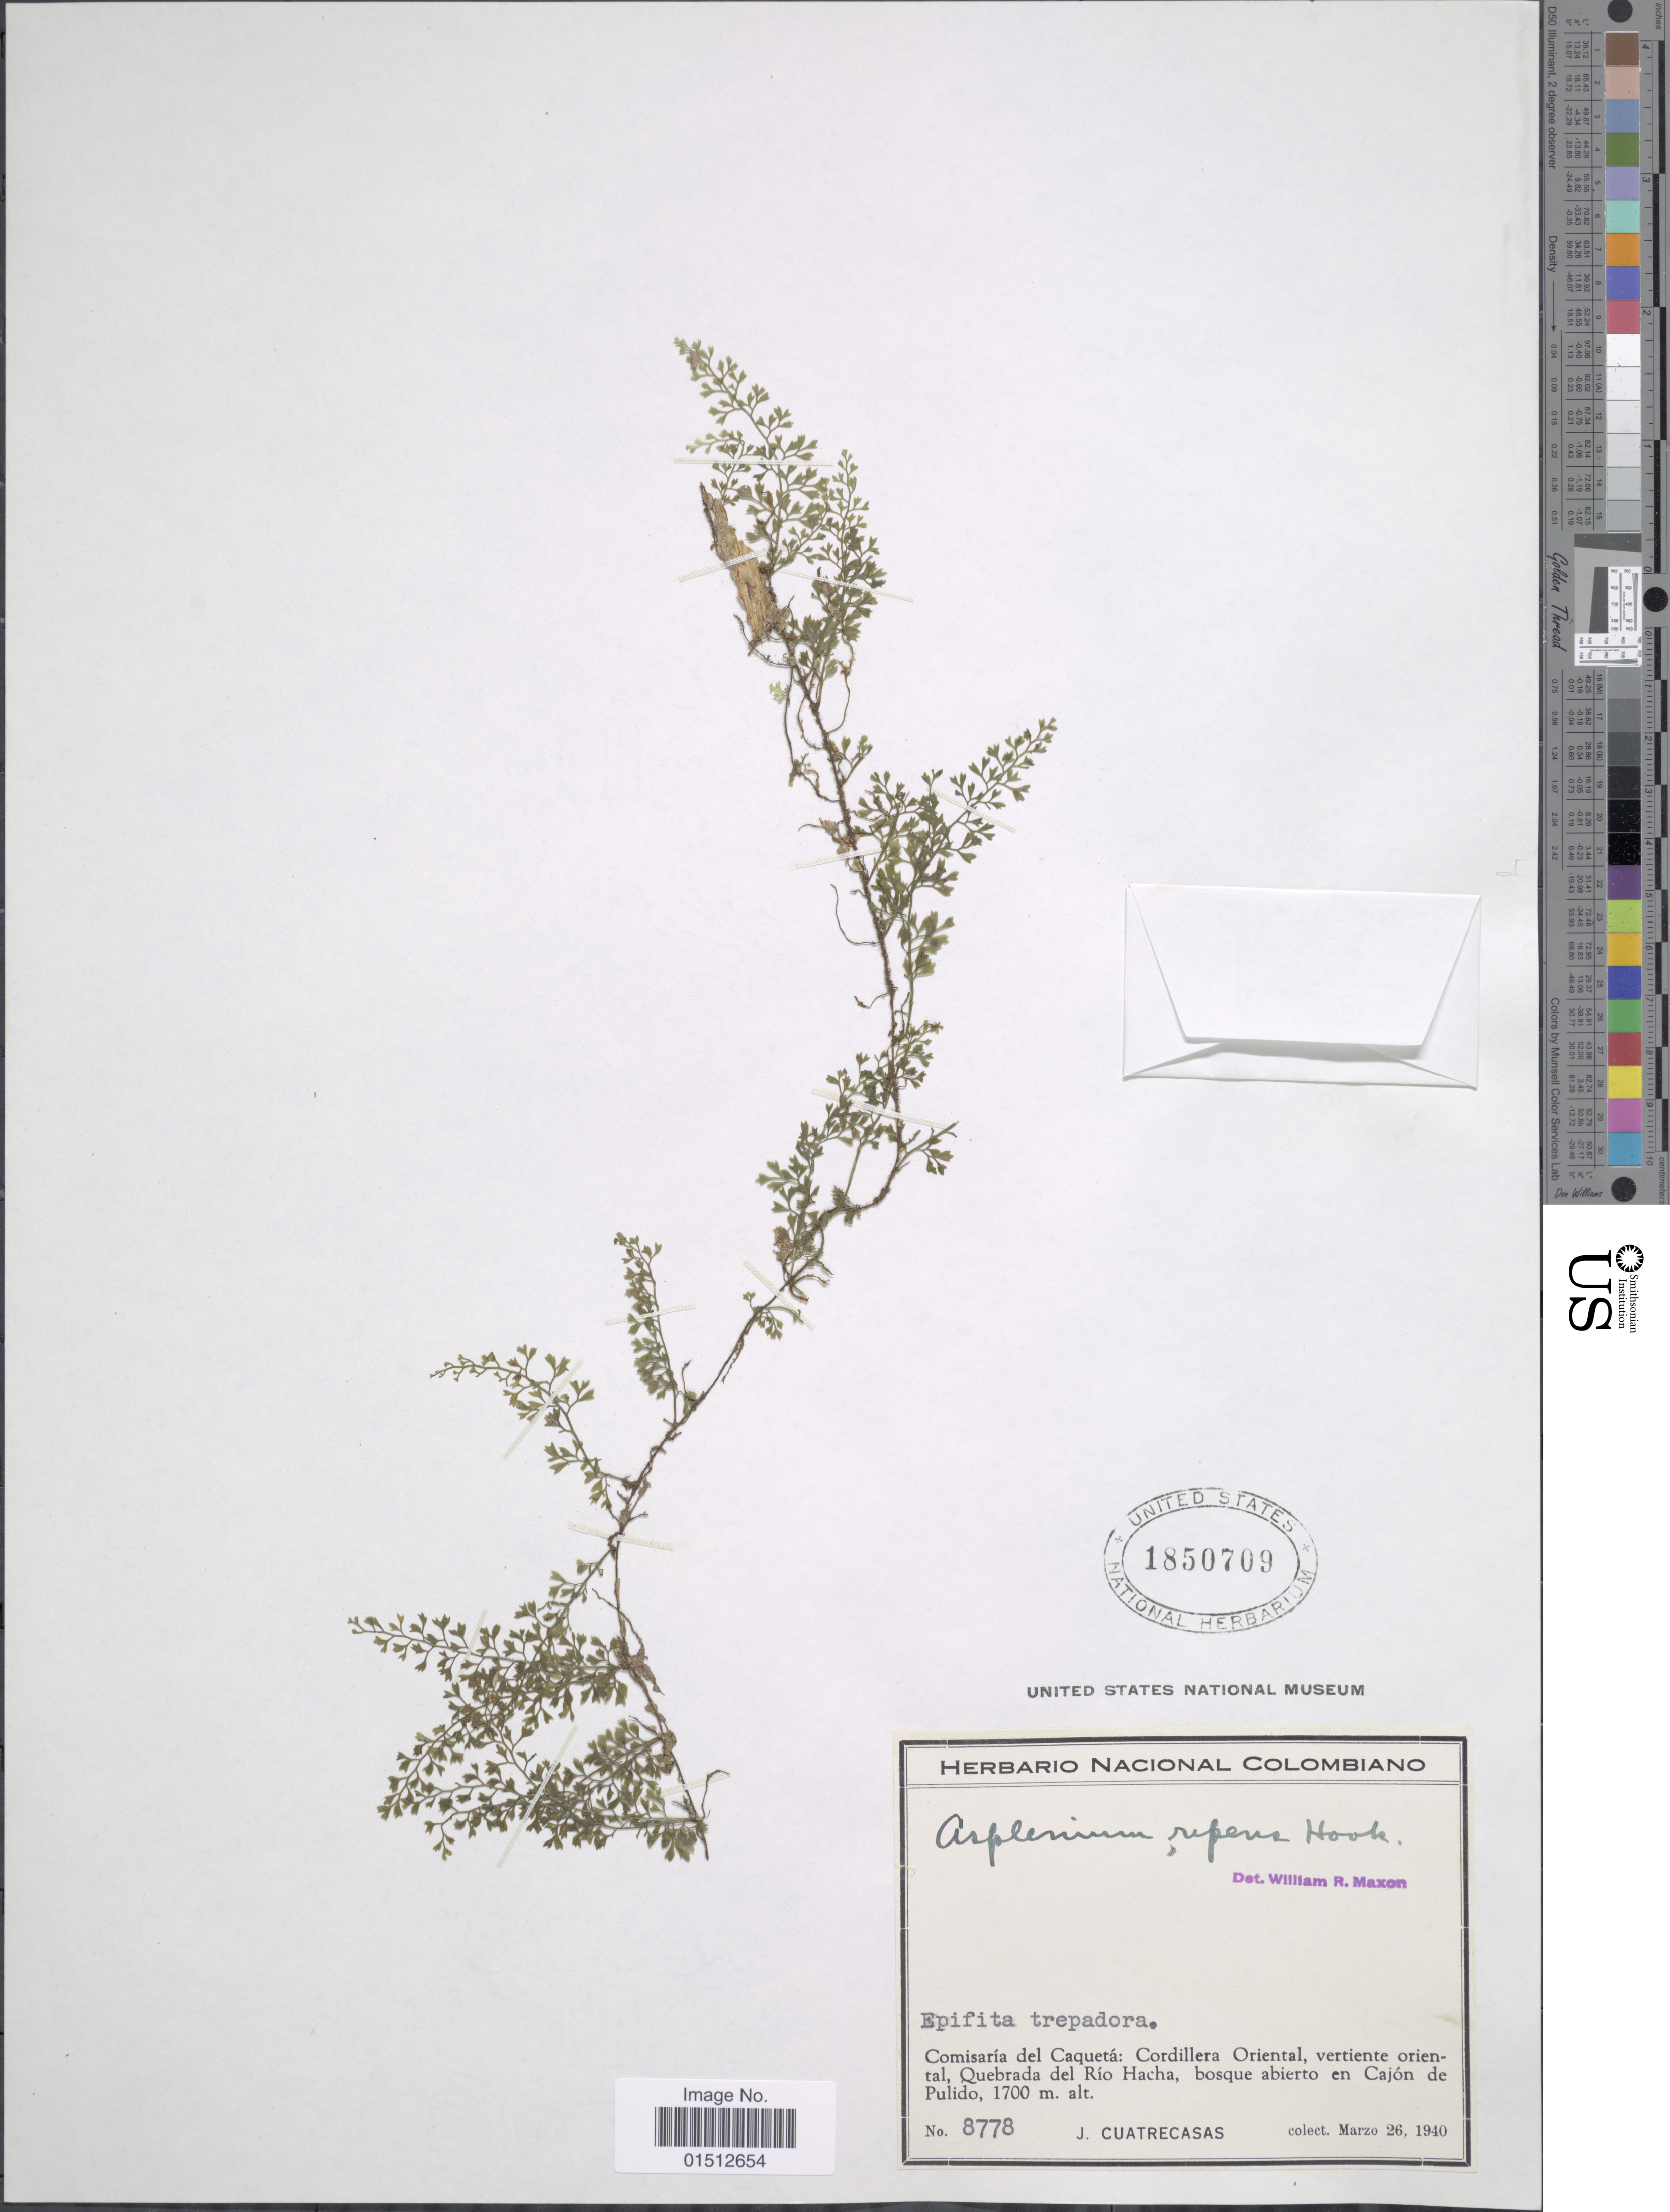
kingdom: Plantae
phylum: Tracheophyta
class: Polypodiopsida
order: Polypodiales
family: Aspleniaceae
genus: Asplenium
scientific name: Asplenium repens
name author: Hook.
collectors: J. Cuatrecasas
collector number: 8778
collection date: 1940-03-26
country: Colombia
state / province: Caquetá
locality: Comisario del Caqueta: Cordillera Oriental, vertiente oriental, Quebrada del Rio Hacha, bosque arbieto en Cajo de Pulido.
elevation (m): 1700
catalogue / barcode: US 1850709